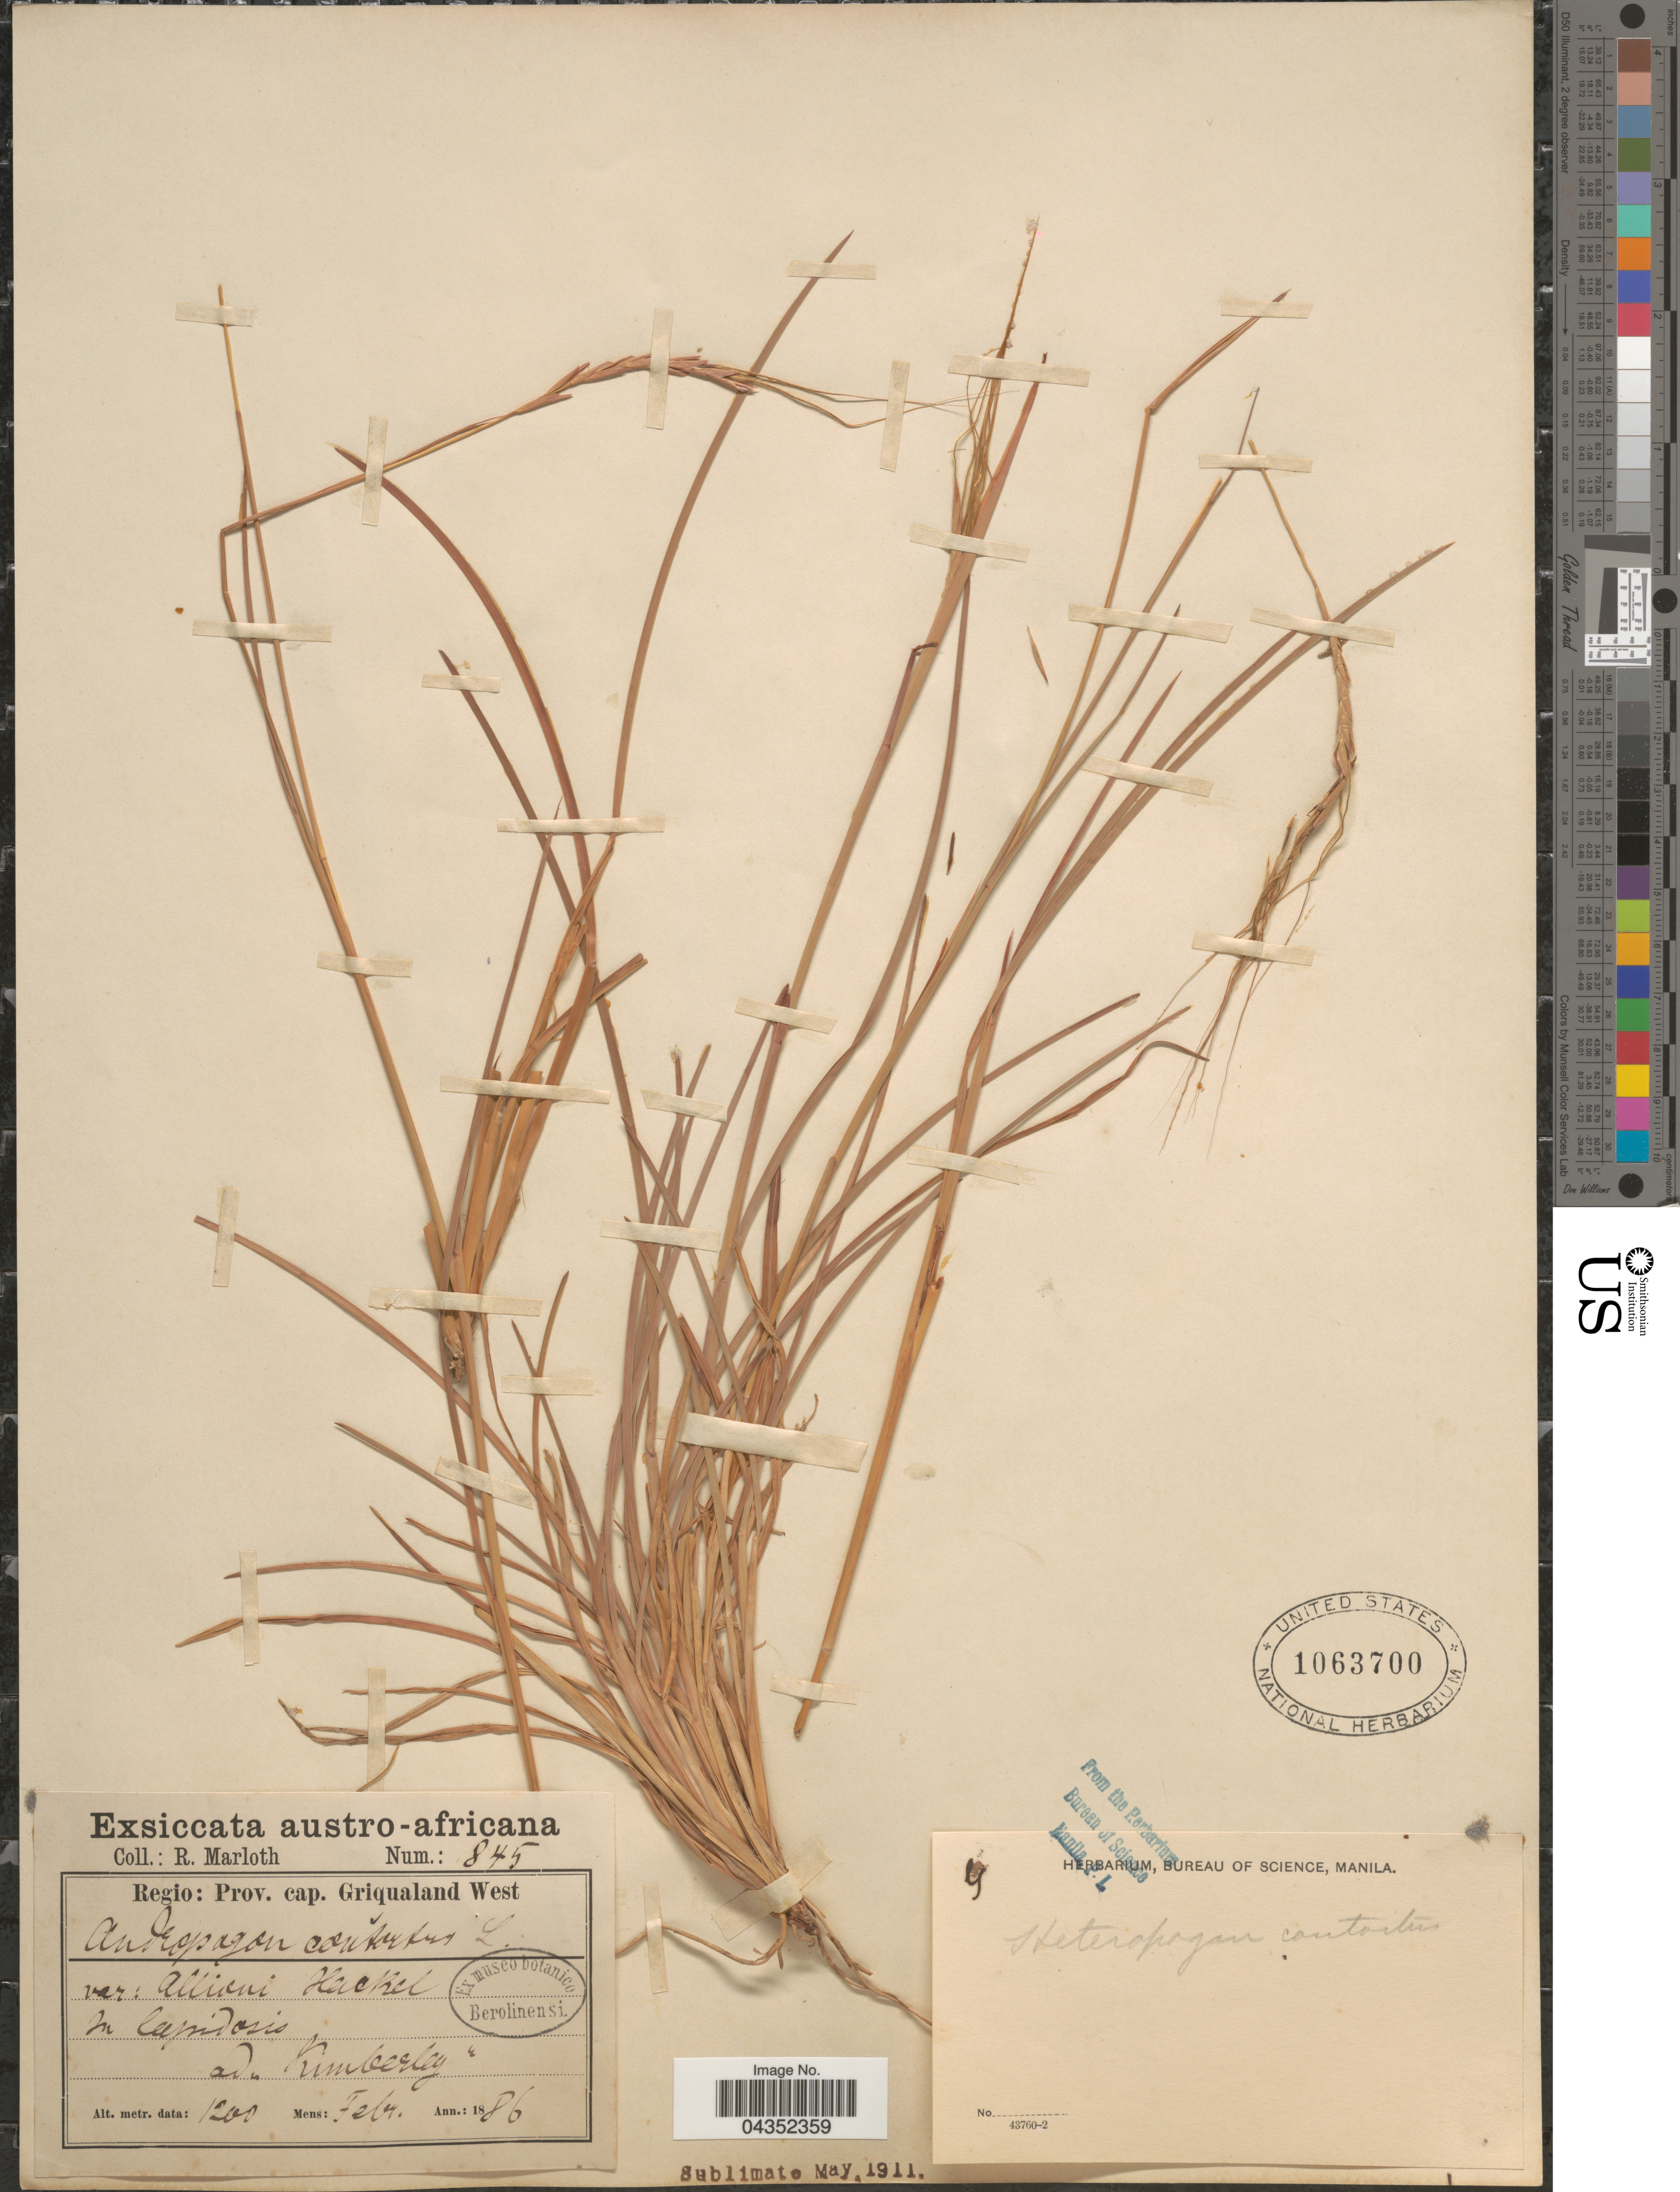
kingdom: Plantae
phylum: Tracheophyta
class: Liliopsida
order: Poales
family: Poaceae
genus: Heteropogon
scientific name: Heteropogon contortus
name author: (L.) P. Beauv. ex Roem. & Schult.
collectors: R. Marloth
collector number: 845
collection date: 1886-02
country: South Africa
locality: Regio: Prov. cap. Griqualand West. In lapidosis. Ad "Kimberley".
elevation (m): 1200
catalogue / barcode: US 1063700